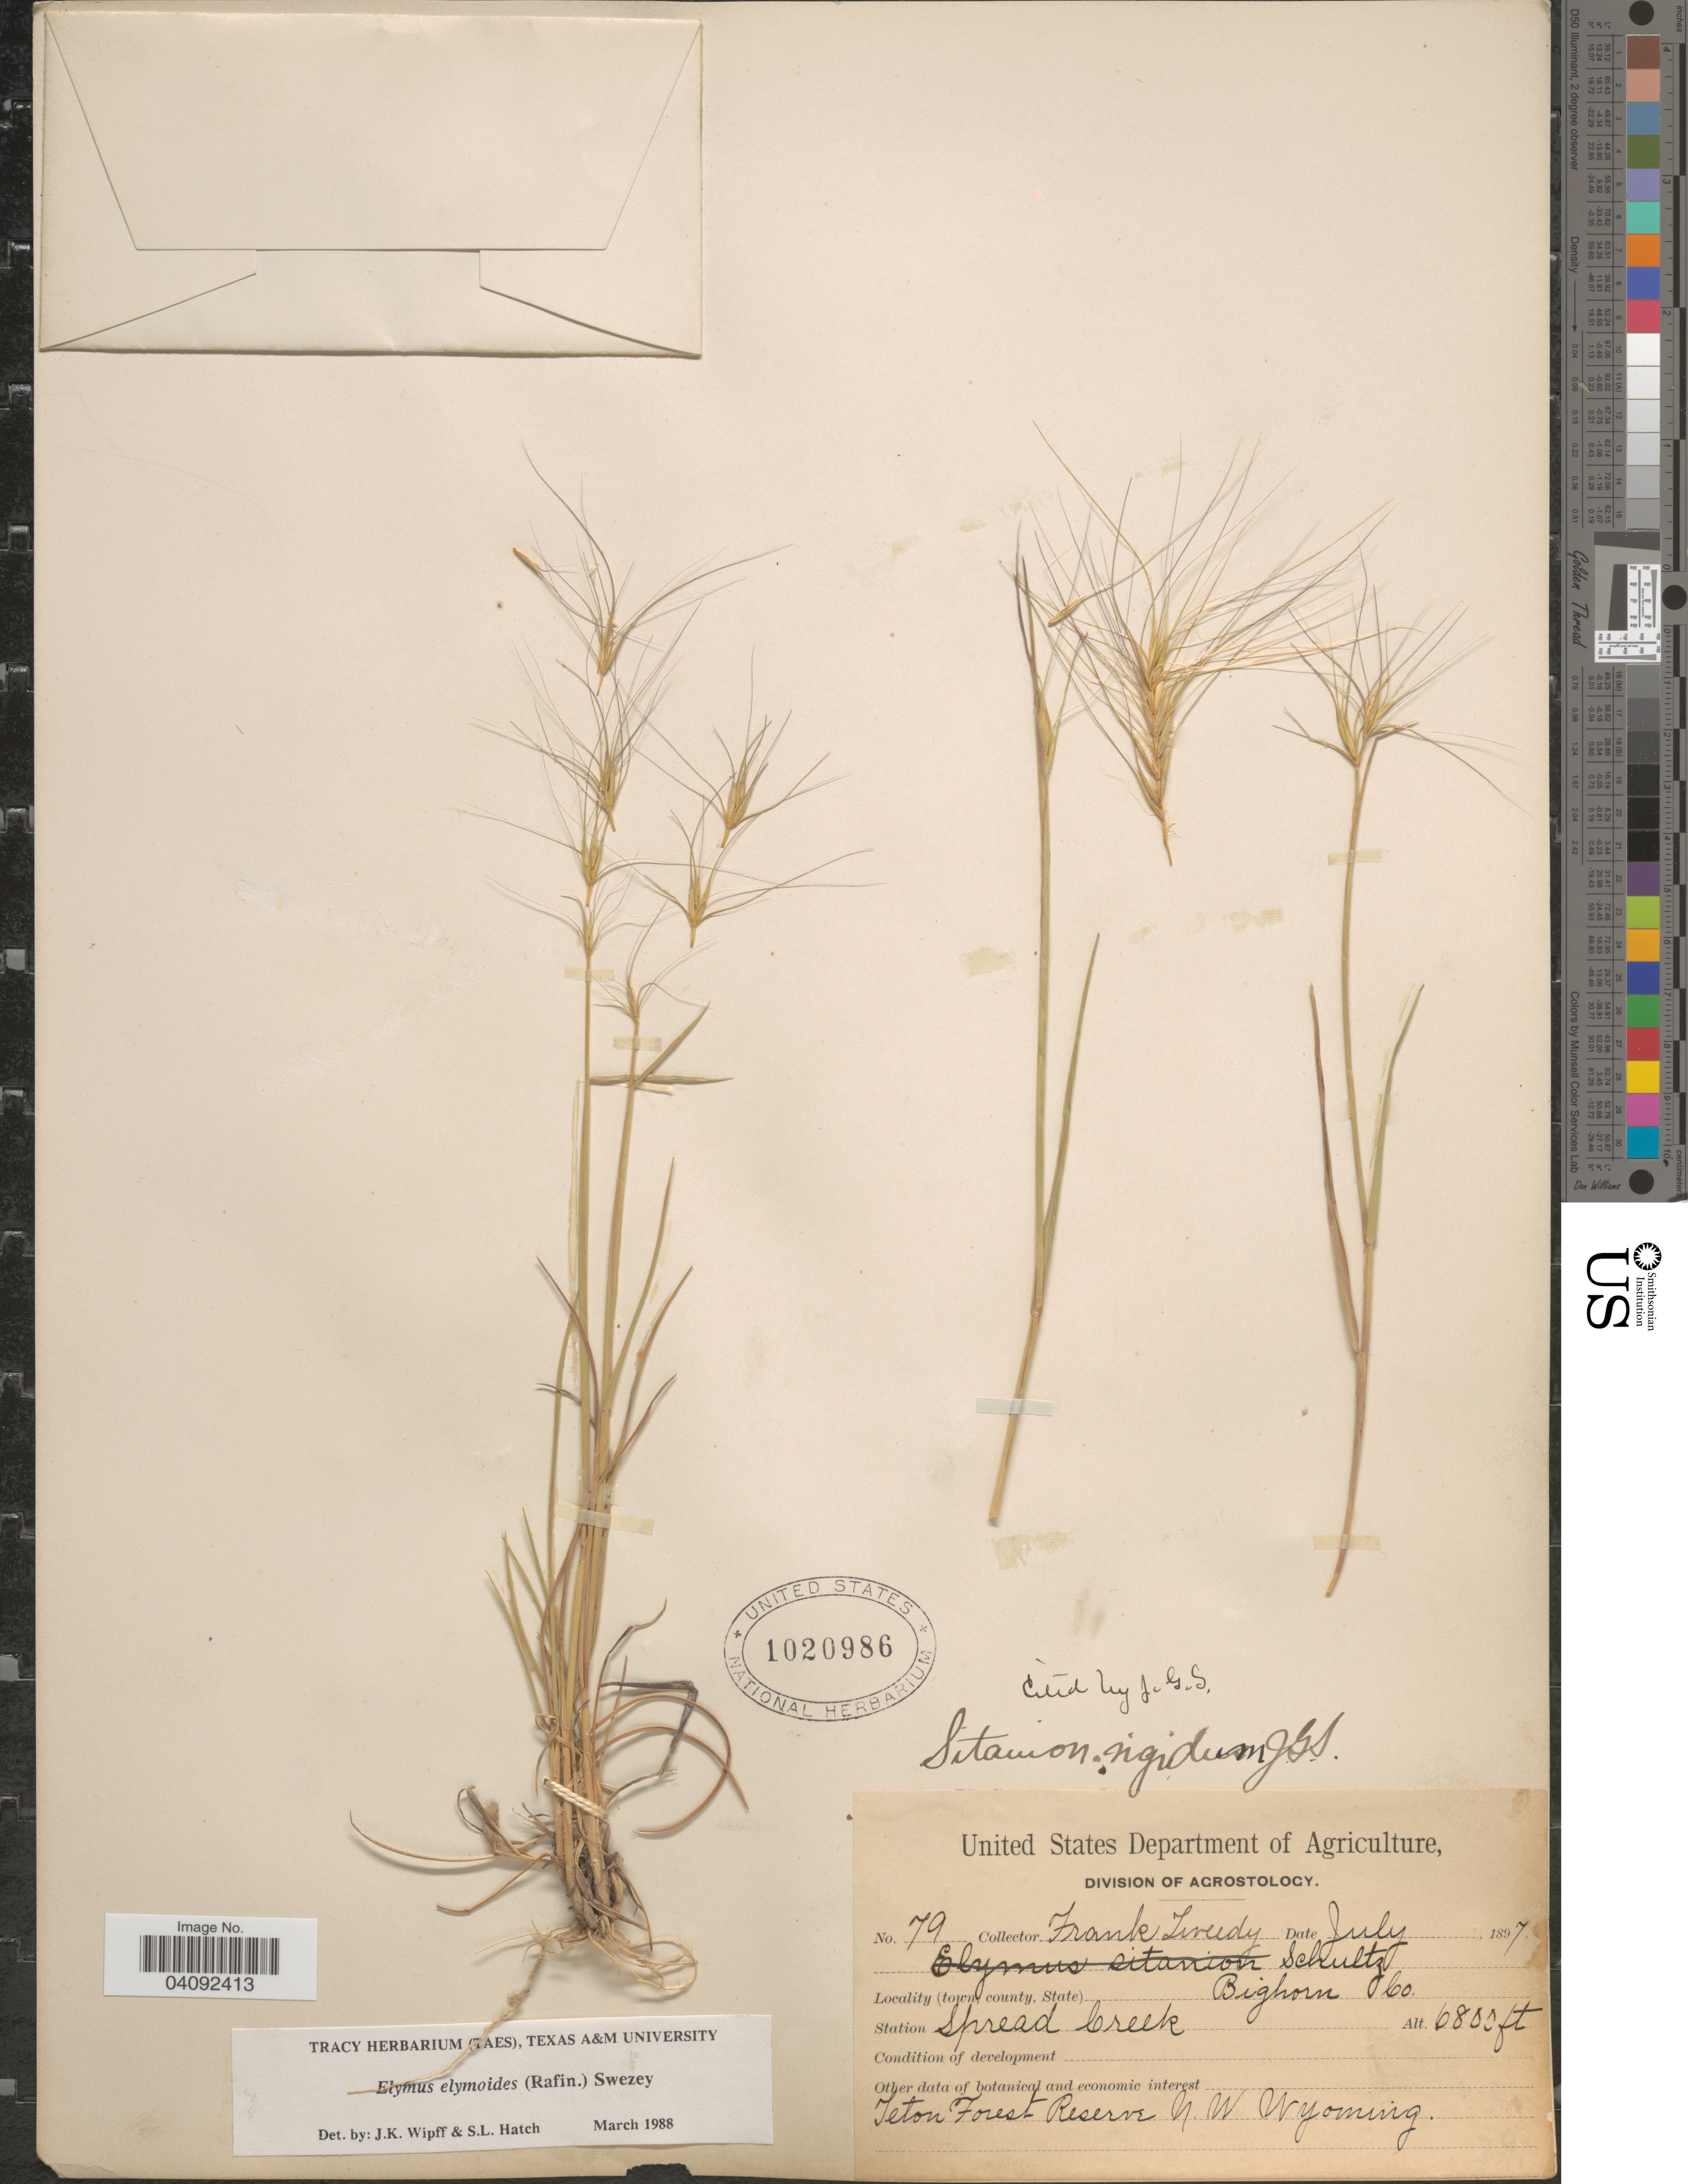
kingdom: Plantae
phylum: Tracheophyta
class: Liliopsida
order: Poales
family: Poaceae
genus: Elymus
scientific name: Elymus elymoides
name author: (Raf.) Swezey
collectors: F. Tweedy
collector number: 79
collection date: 1897-07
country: United States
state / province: Wyoming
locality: Bighorn Co. Spread Creek. Teton Forest Reserve N.W. Wyoming.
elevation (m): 2073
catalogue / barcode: US 1020986